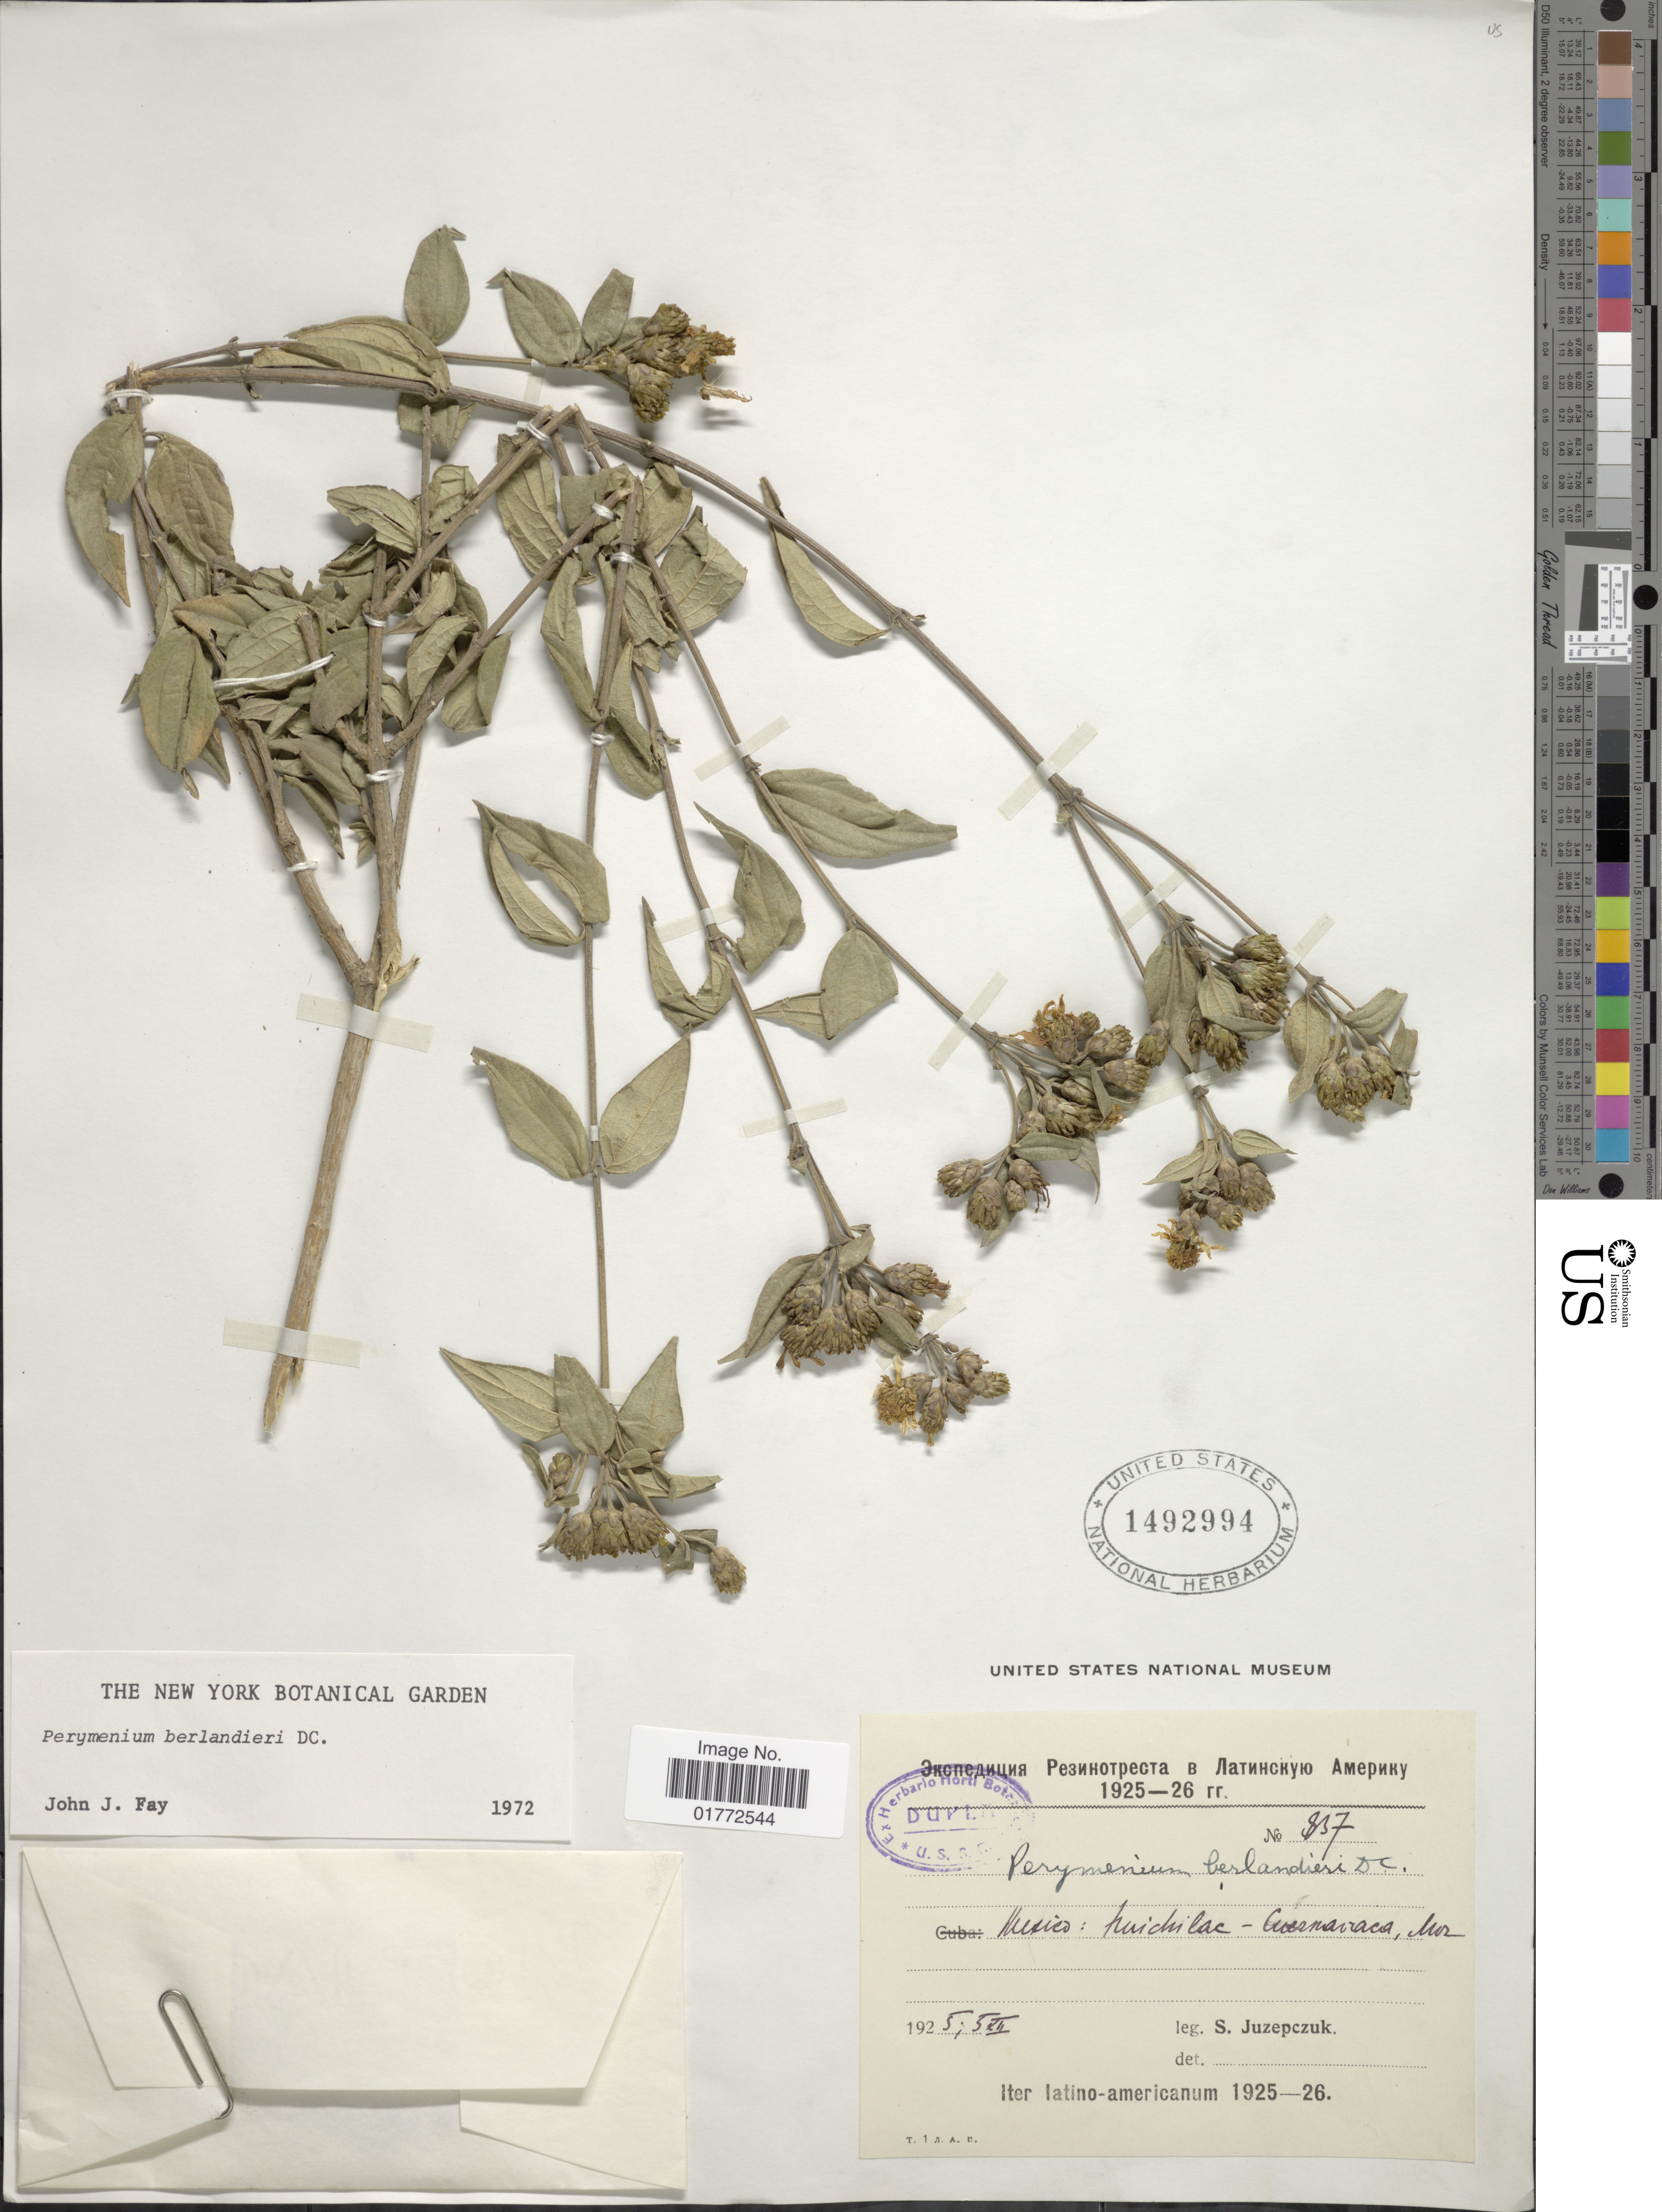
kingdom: Plantae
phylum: Tracheophyta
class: Magnoliopsida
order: Asterales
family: Asteraceae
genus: Perymenium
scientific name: Perymenium berlandieri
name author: DC.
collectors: S. V. Juzepczuk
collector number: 857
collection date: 1925-12-05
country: Mexico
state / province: Morelos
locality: Huichilac, Cuernavaca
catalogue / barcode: US 1492994